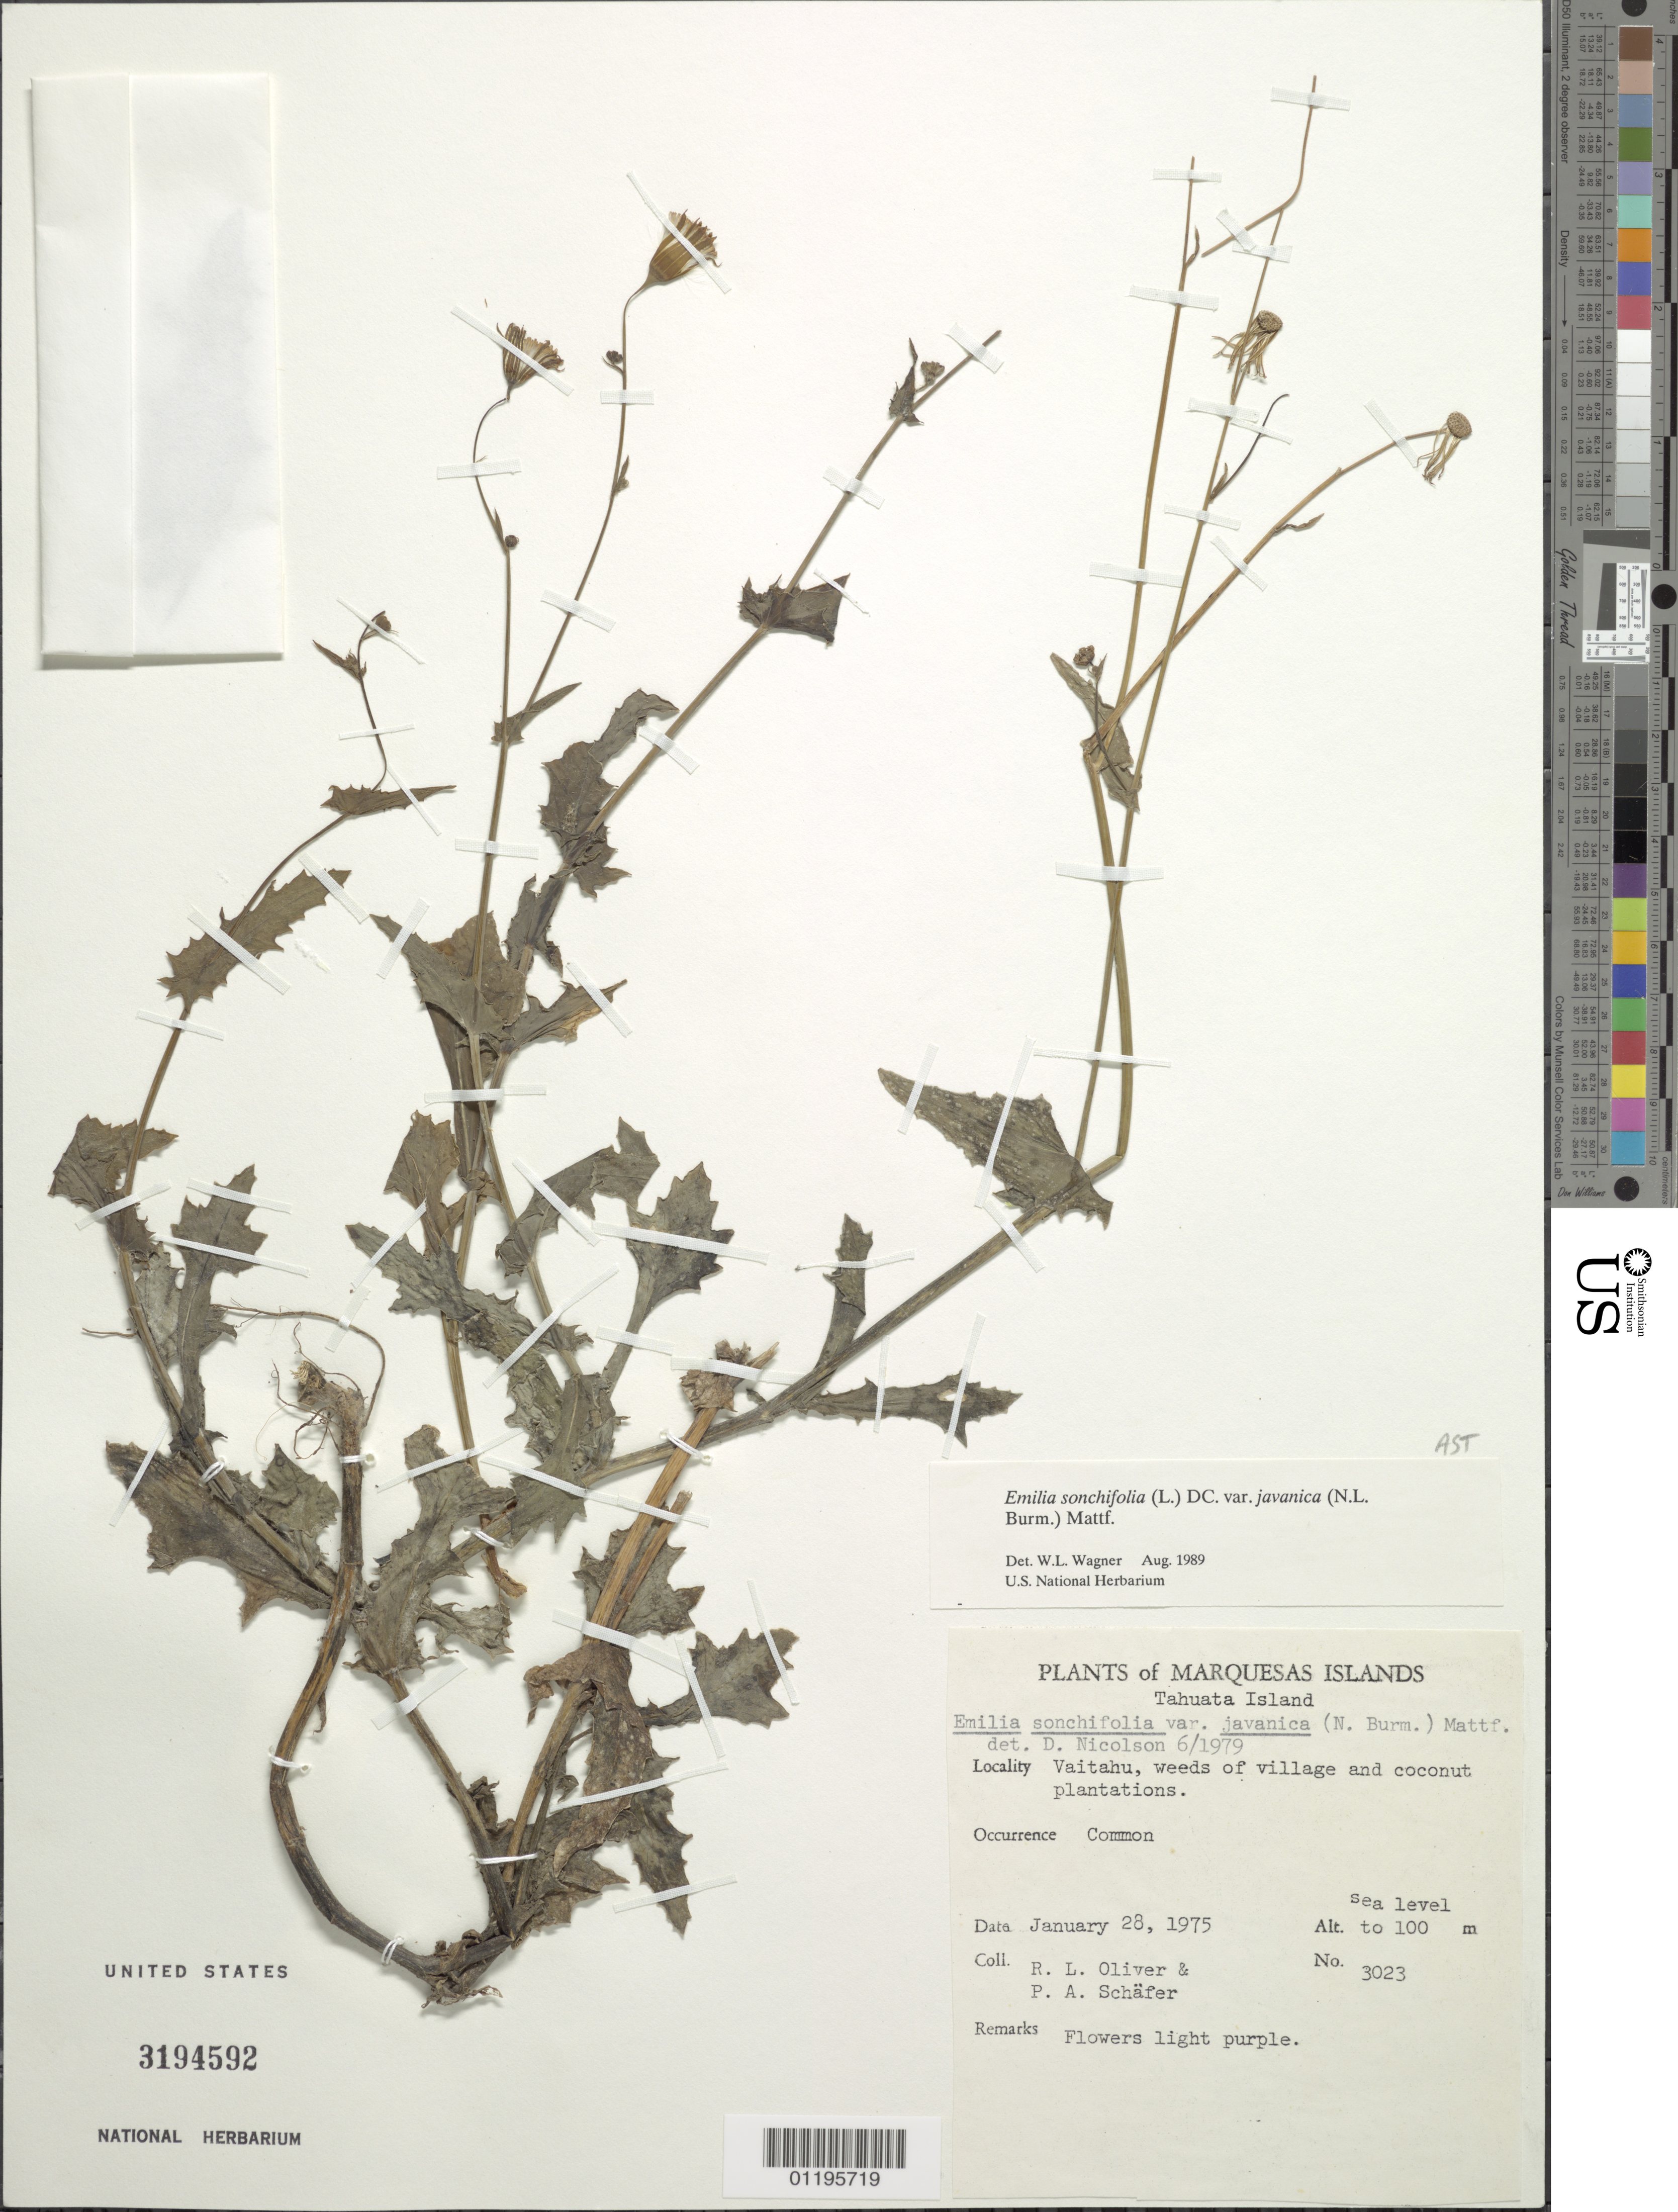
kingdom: Plantae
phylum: Tracheophyta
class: Magnoliopsida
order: Asterales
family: Asteraceae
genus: Emilia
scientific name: Emilia sonchifolia var. javanica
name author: (Burm. f.) Mattf.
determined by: Wagner, W. L., (BOT), Smithsonian Institution - National Museum of Natural History (UNITED STATES)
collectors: R. L. Oliver & P. A. Schäfer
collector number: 3023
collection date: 1975-01-28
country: French Polynesia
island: Tahuata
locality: Vaitahu, village and coconut plantations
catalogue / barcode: US 3194592